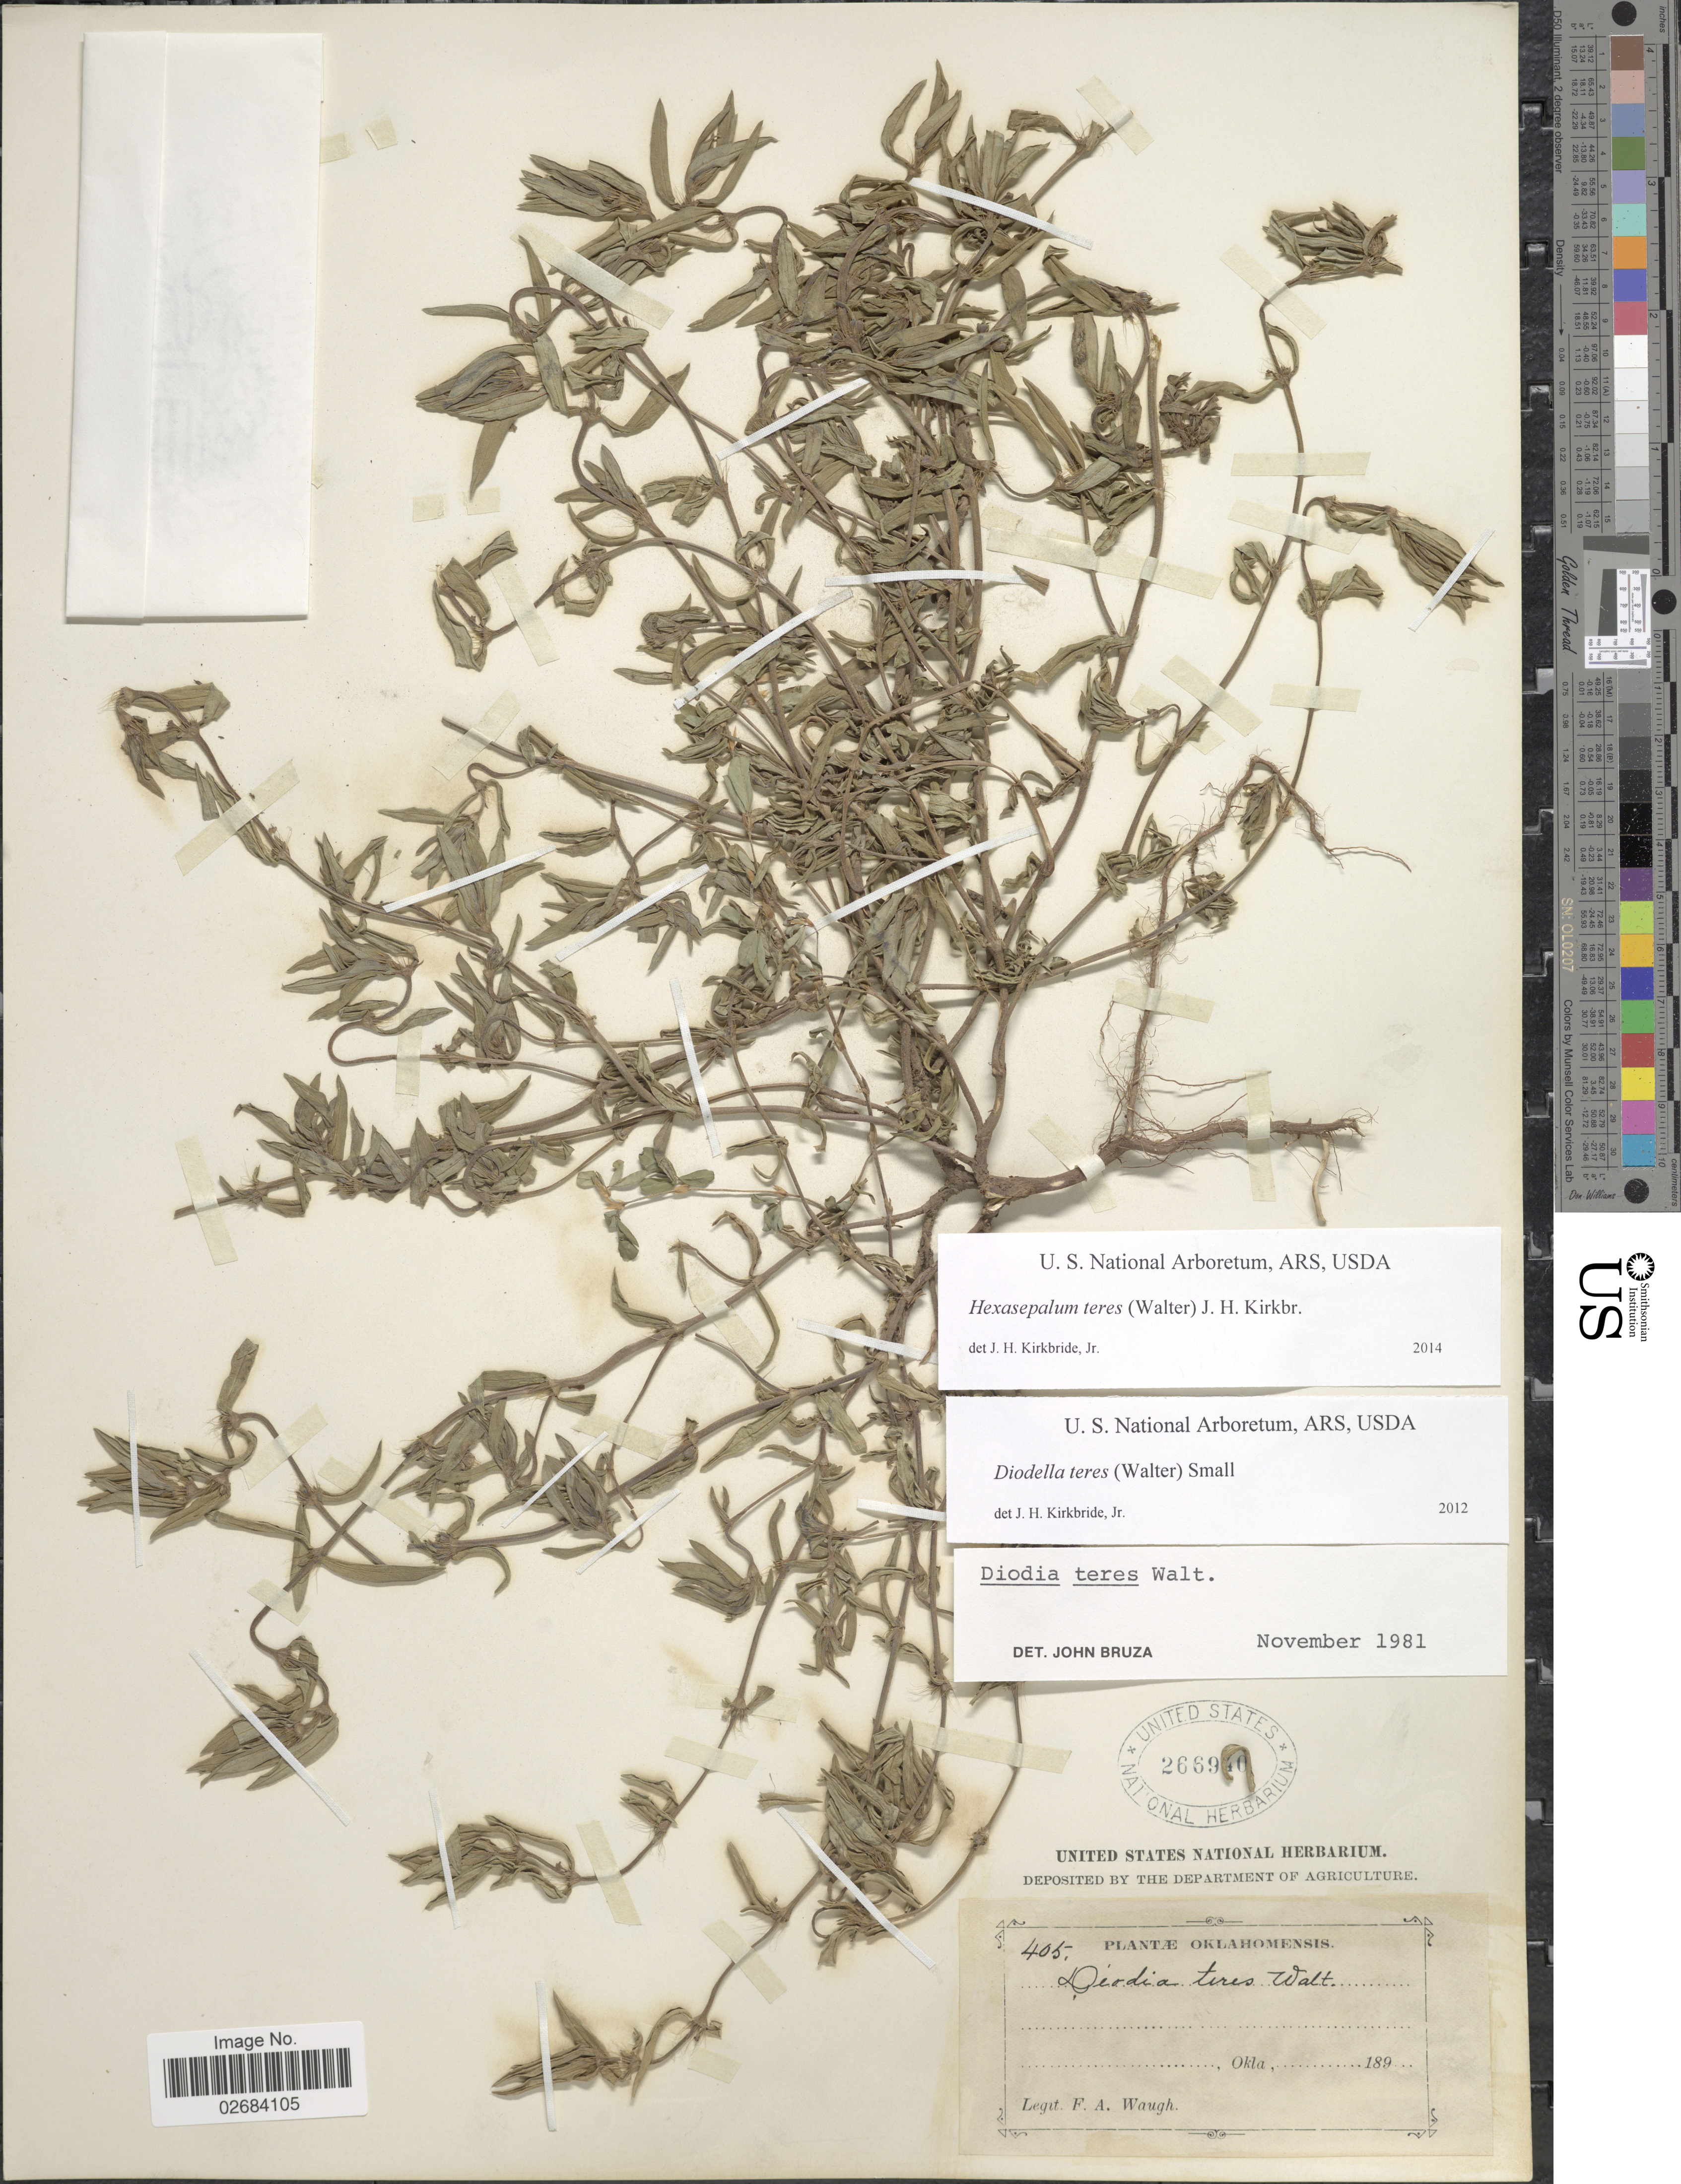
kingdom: Plantae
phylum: Tracheophyta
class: Magnoliopsida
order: Gentianales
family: Rubiaceae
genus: Diodia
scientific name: Diodia teres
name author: Walter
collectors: F. Waugh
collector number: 405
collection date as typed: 189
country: United States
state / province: Oklahoma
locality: Okla.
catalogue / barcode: US 266940